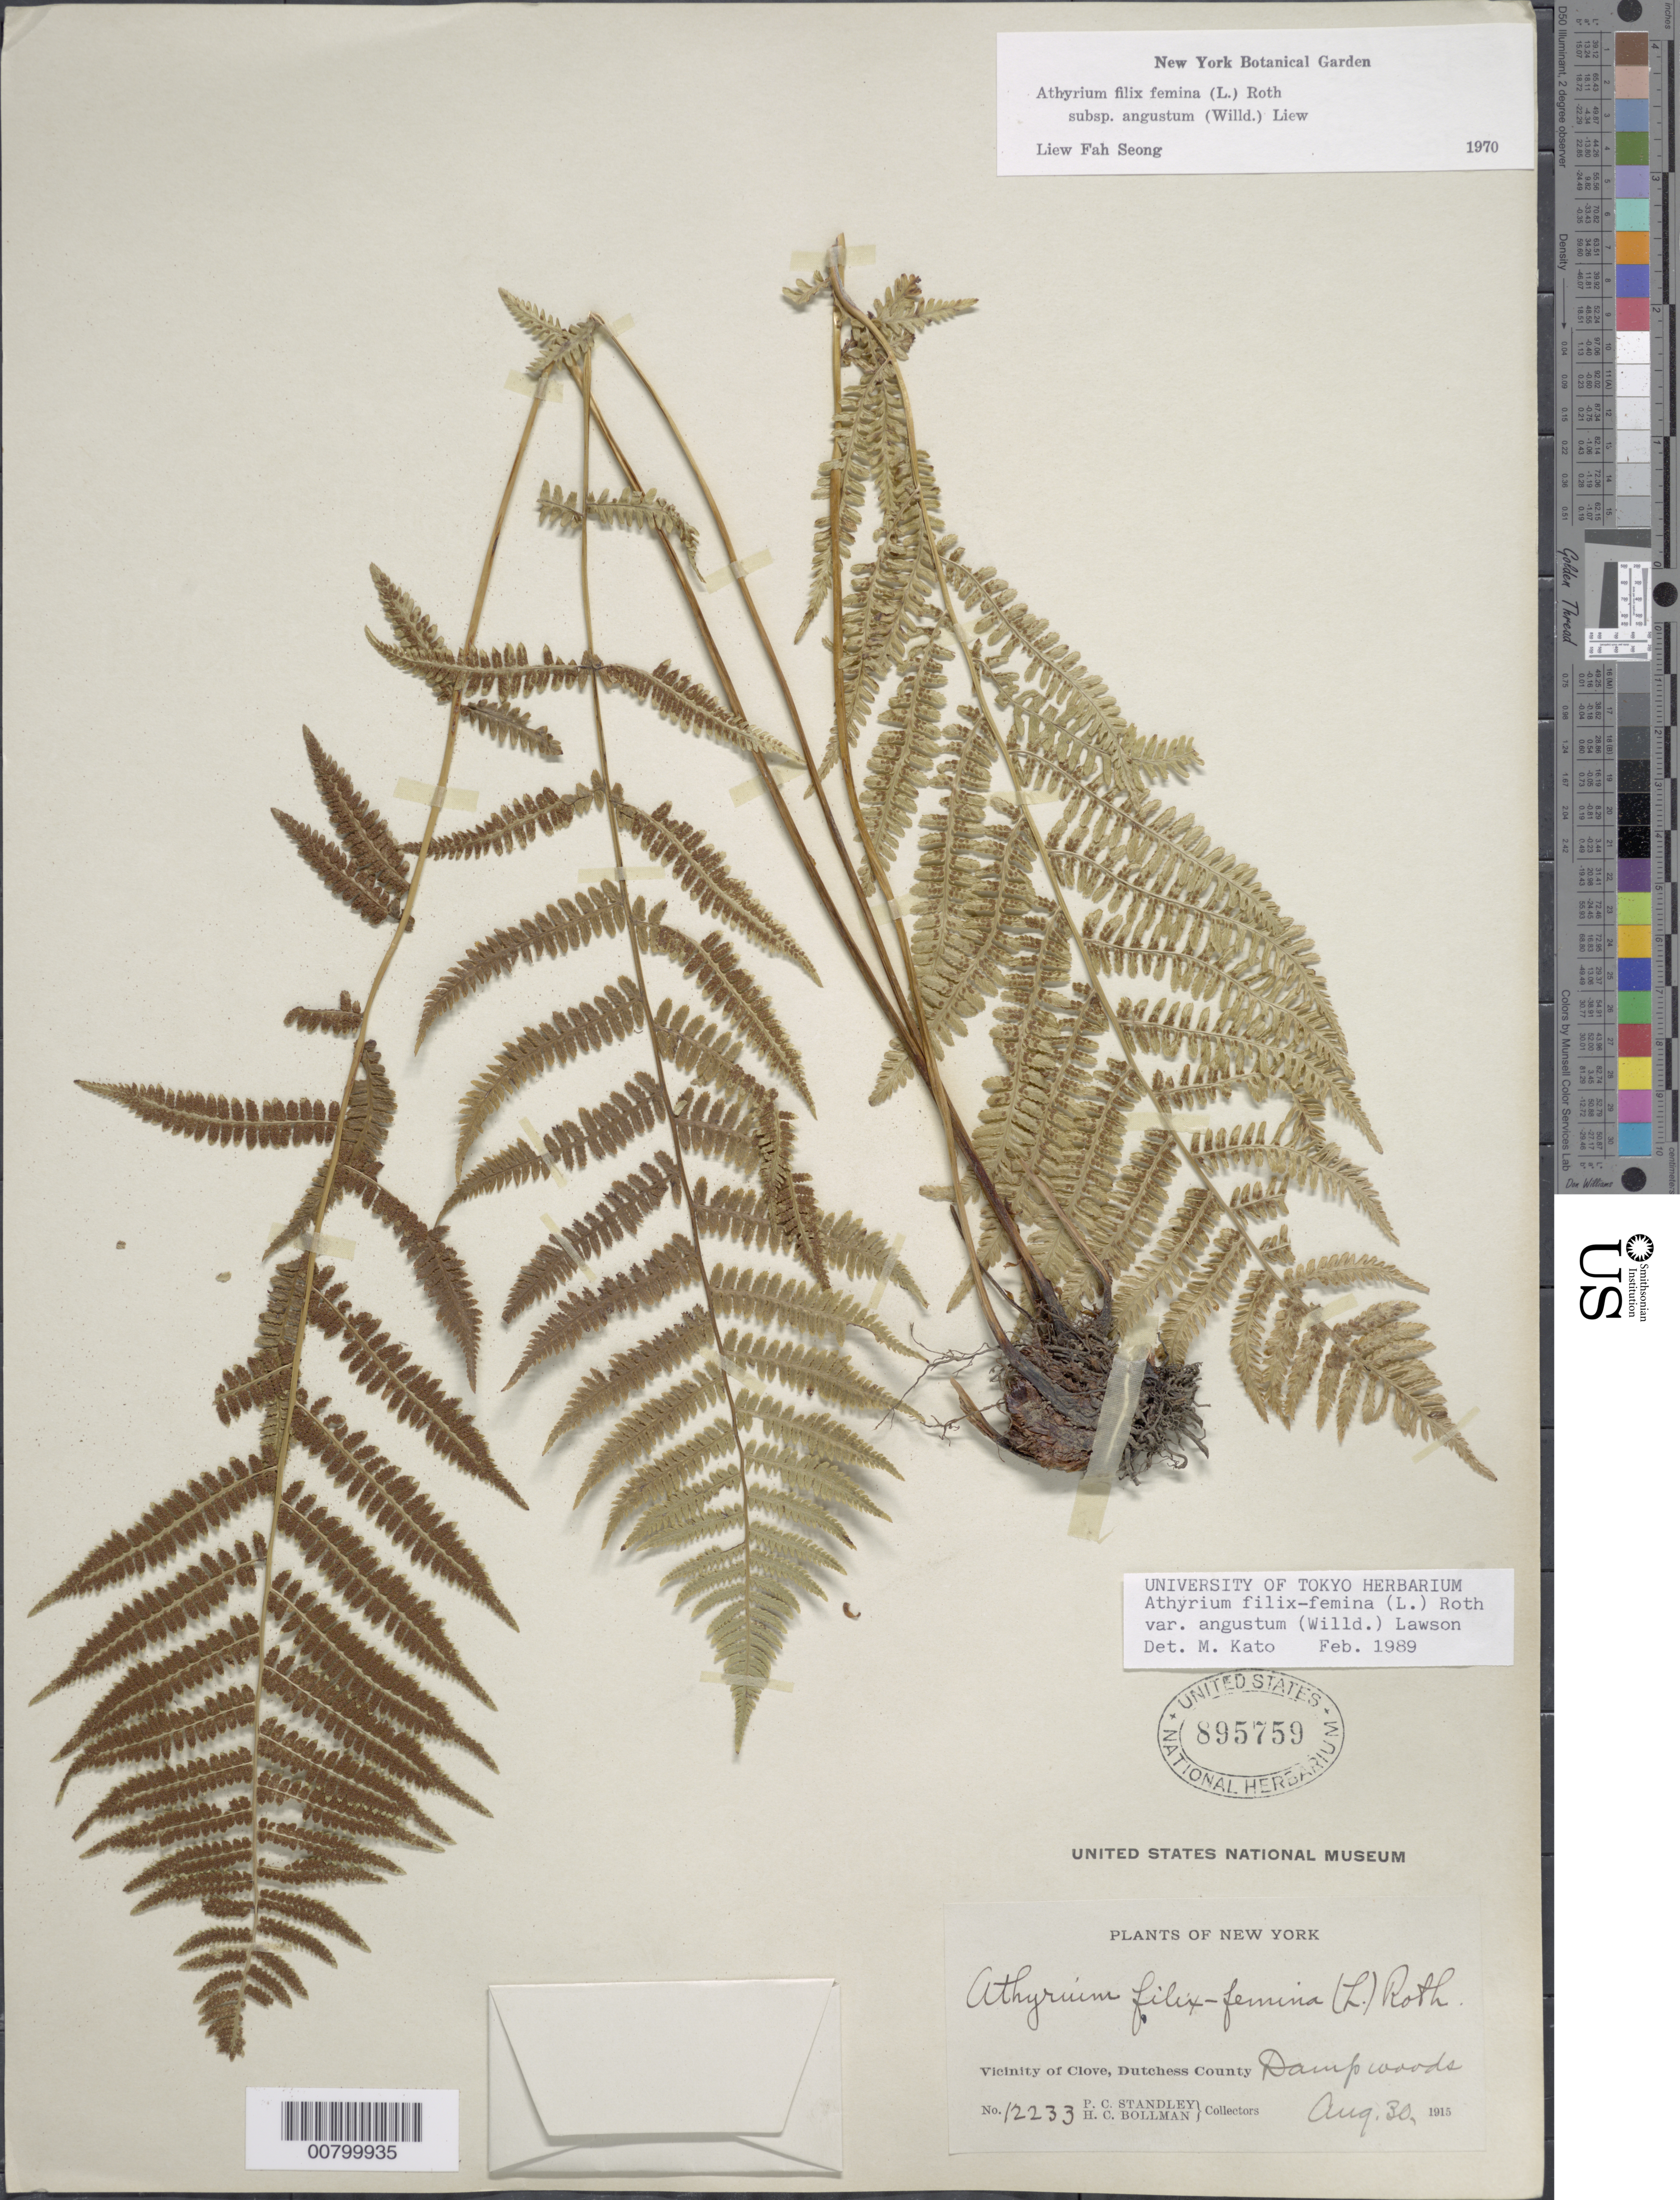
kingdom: Plantae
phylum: Tracheophyta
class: Polypodiopsida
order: Polypodiales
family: Athyriaceae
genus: Athyrium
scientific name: Athyrium filix-femina subsp. angustatum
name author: (Willd.) R.T. Clausen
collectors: P. C. Standley & H. C. Bollman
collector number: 12233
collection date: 1915-08-30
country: United States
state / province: New York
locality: Vicinity of Clove, Dutchess County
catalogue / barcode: US 895759